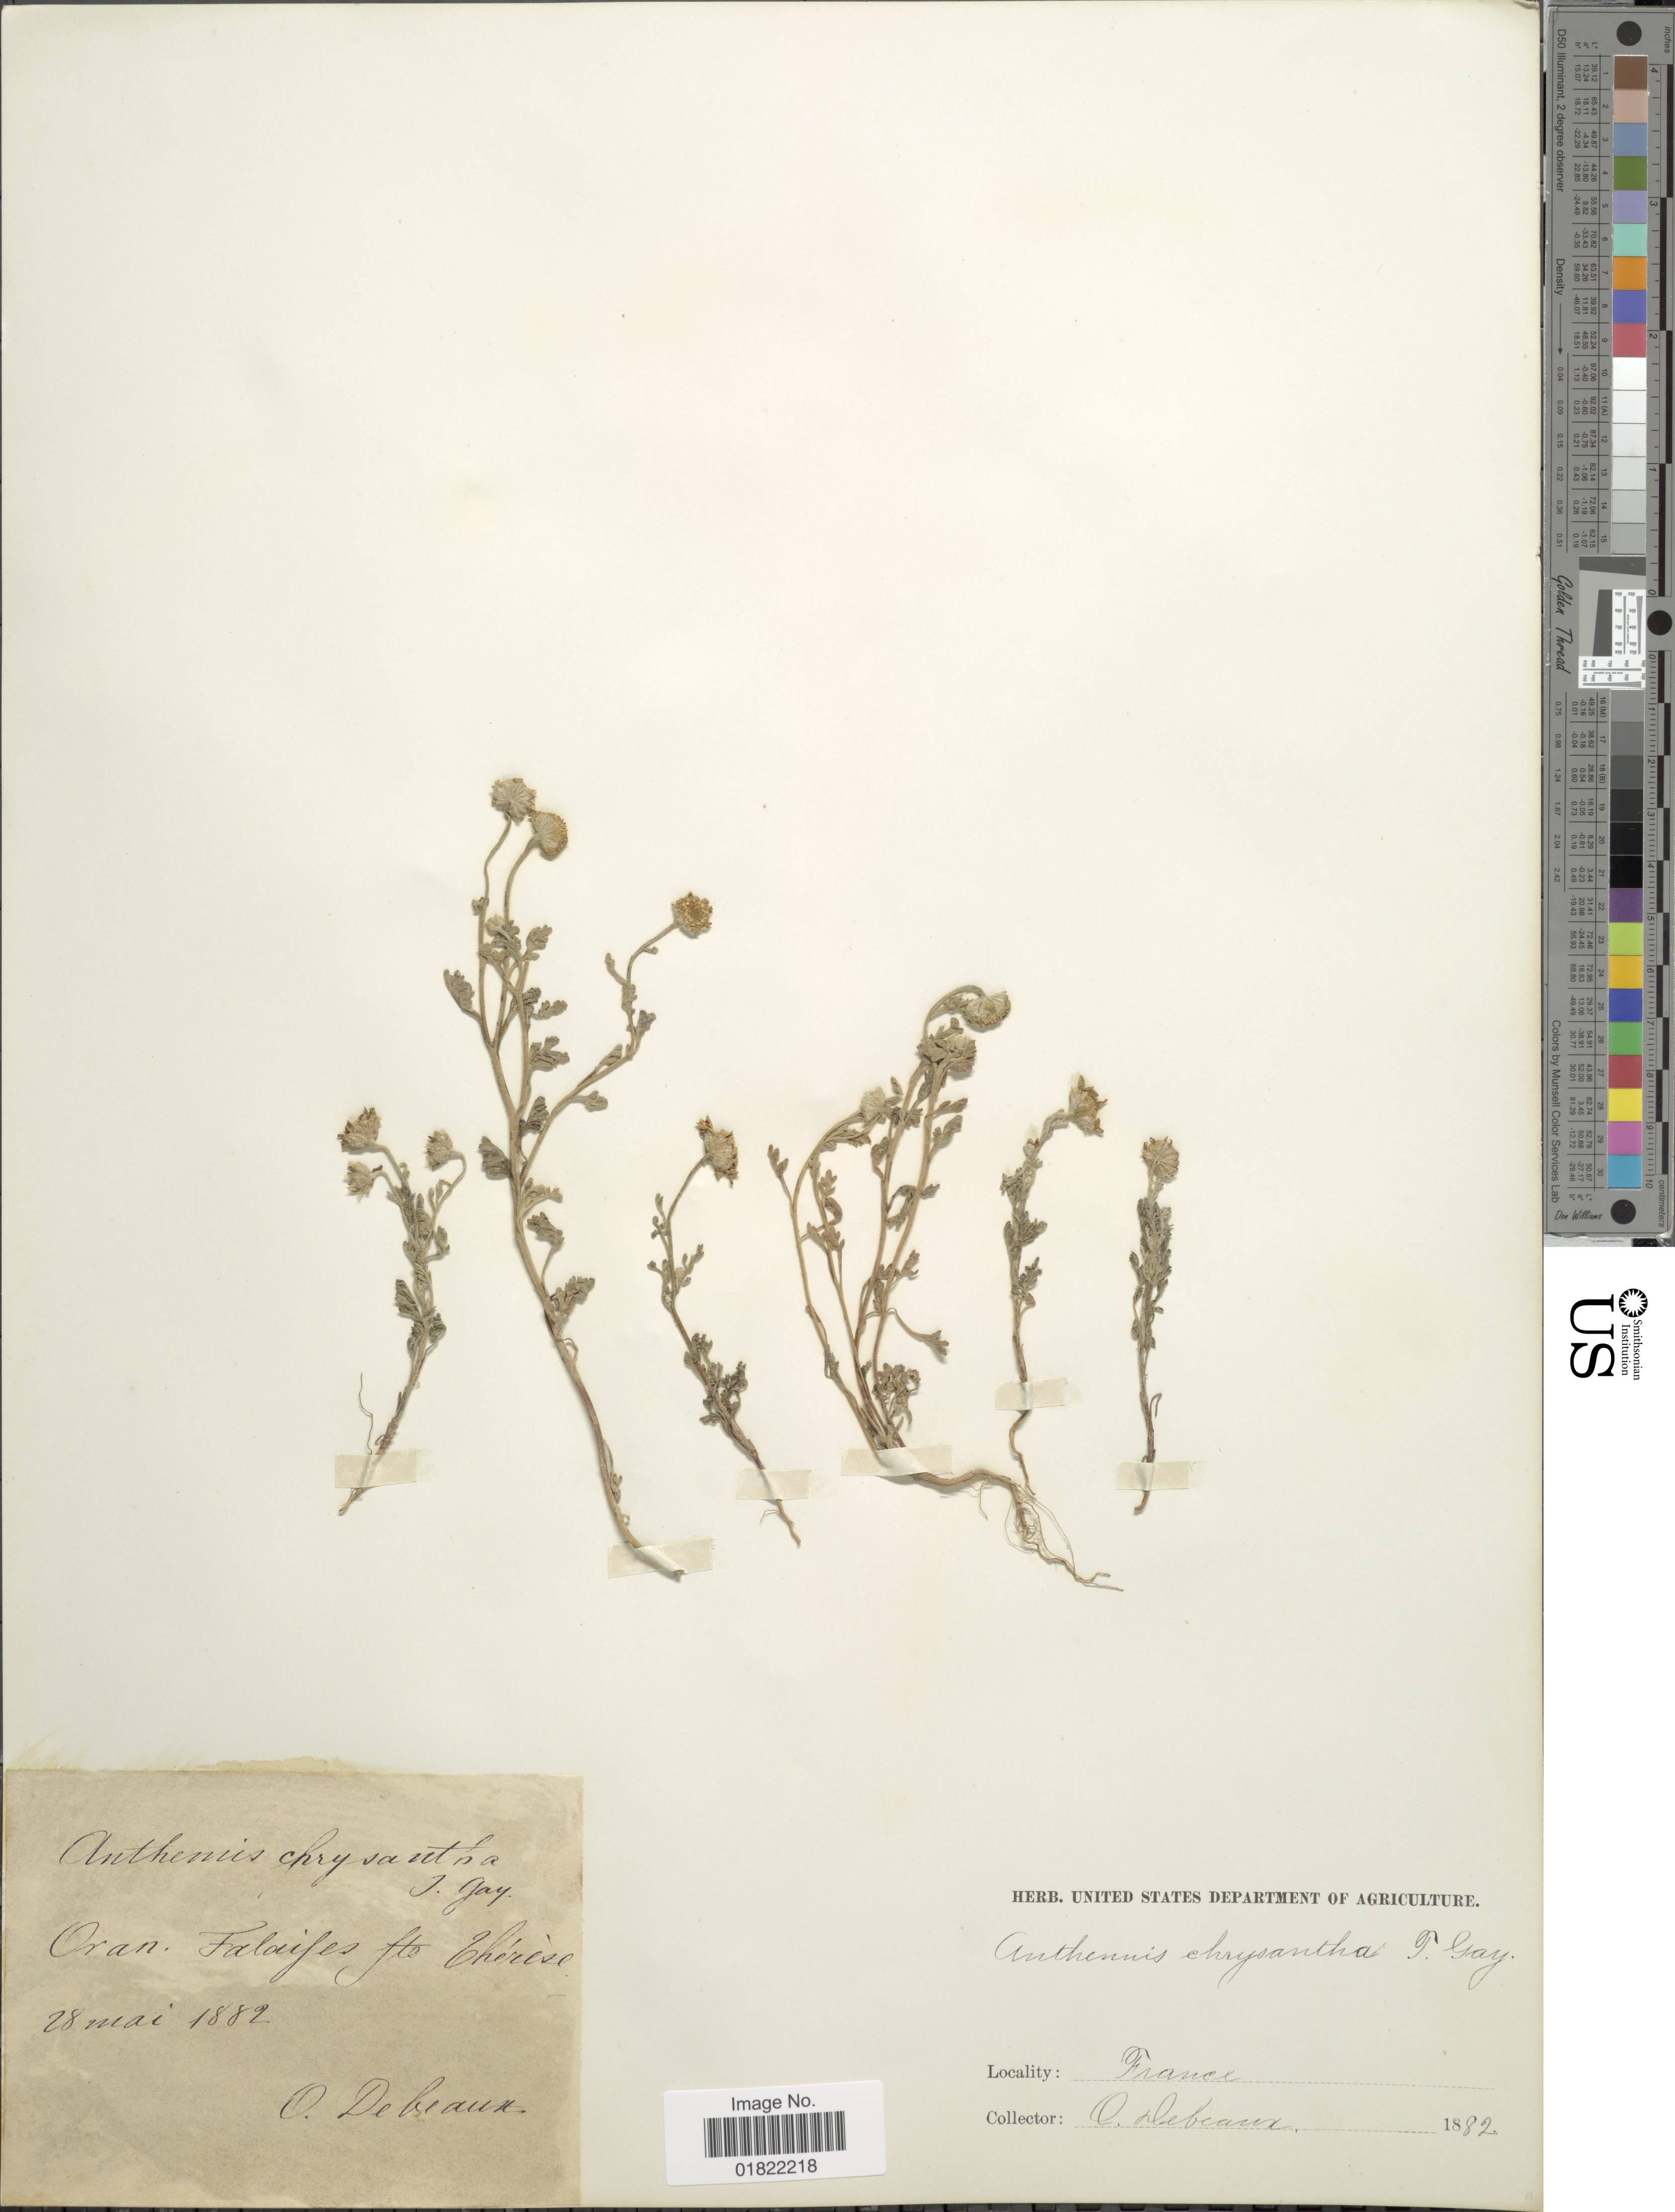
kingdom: Plantae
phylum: Tracheophyta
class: Magnoliopsida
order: Asterales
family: Asteraceae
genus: Anthemis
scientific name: Anthemis chrysantha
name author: J. Gay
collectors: O. Debeaux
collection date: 1882-05-28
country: France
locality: Oran, Falaifes fto Cherese